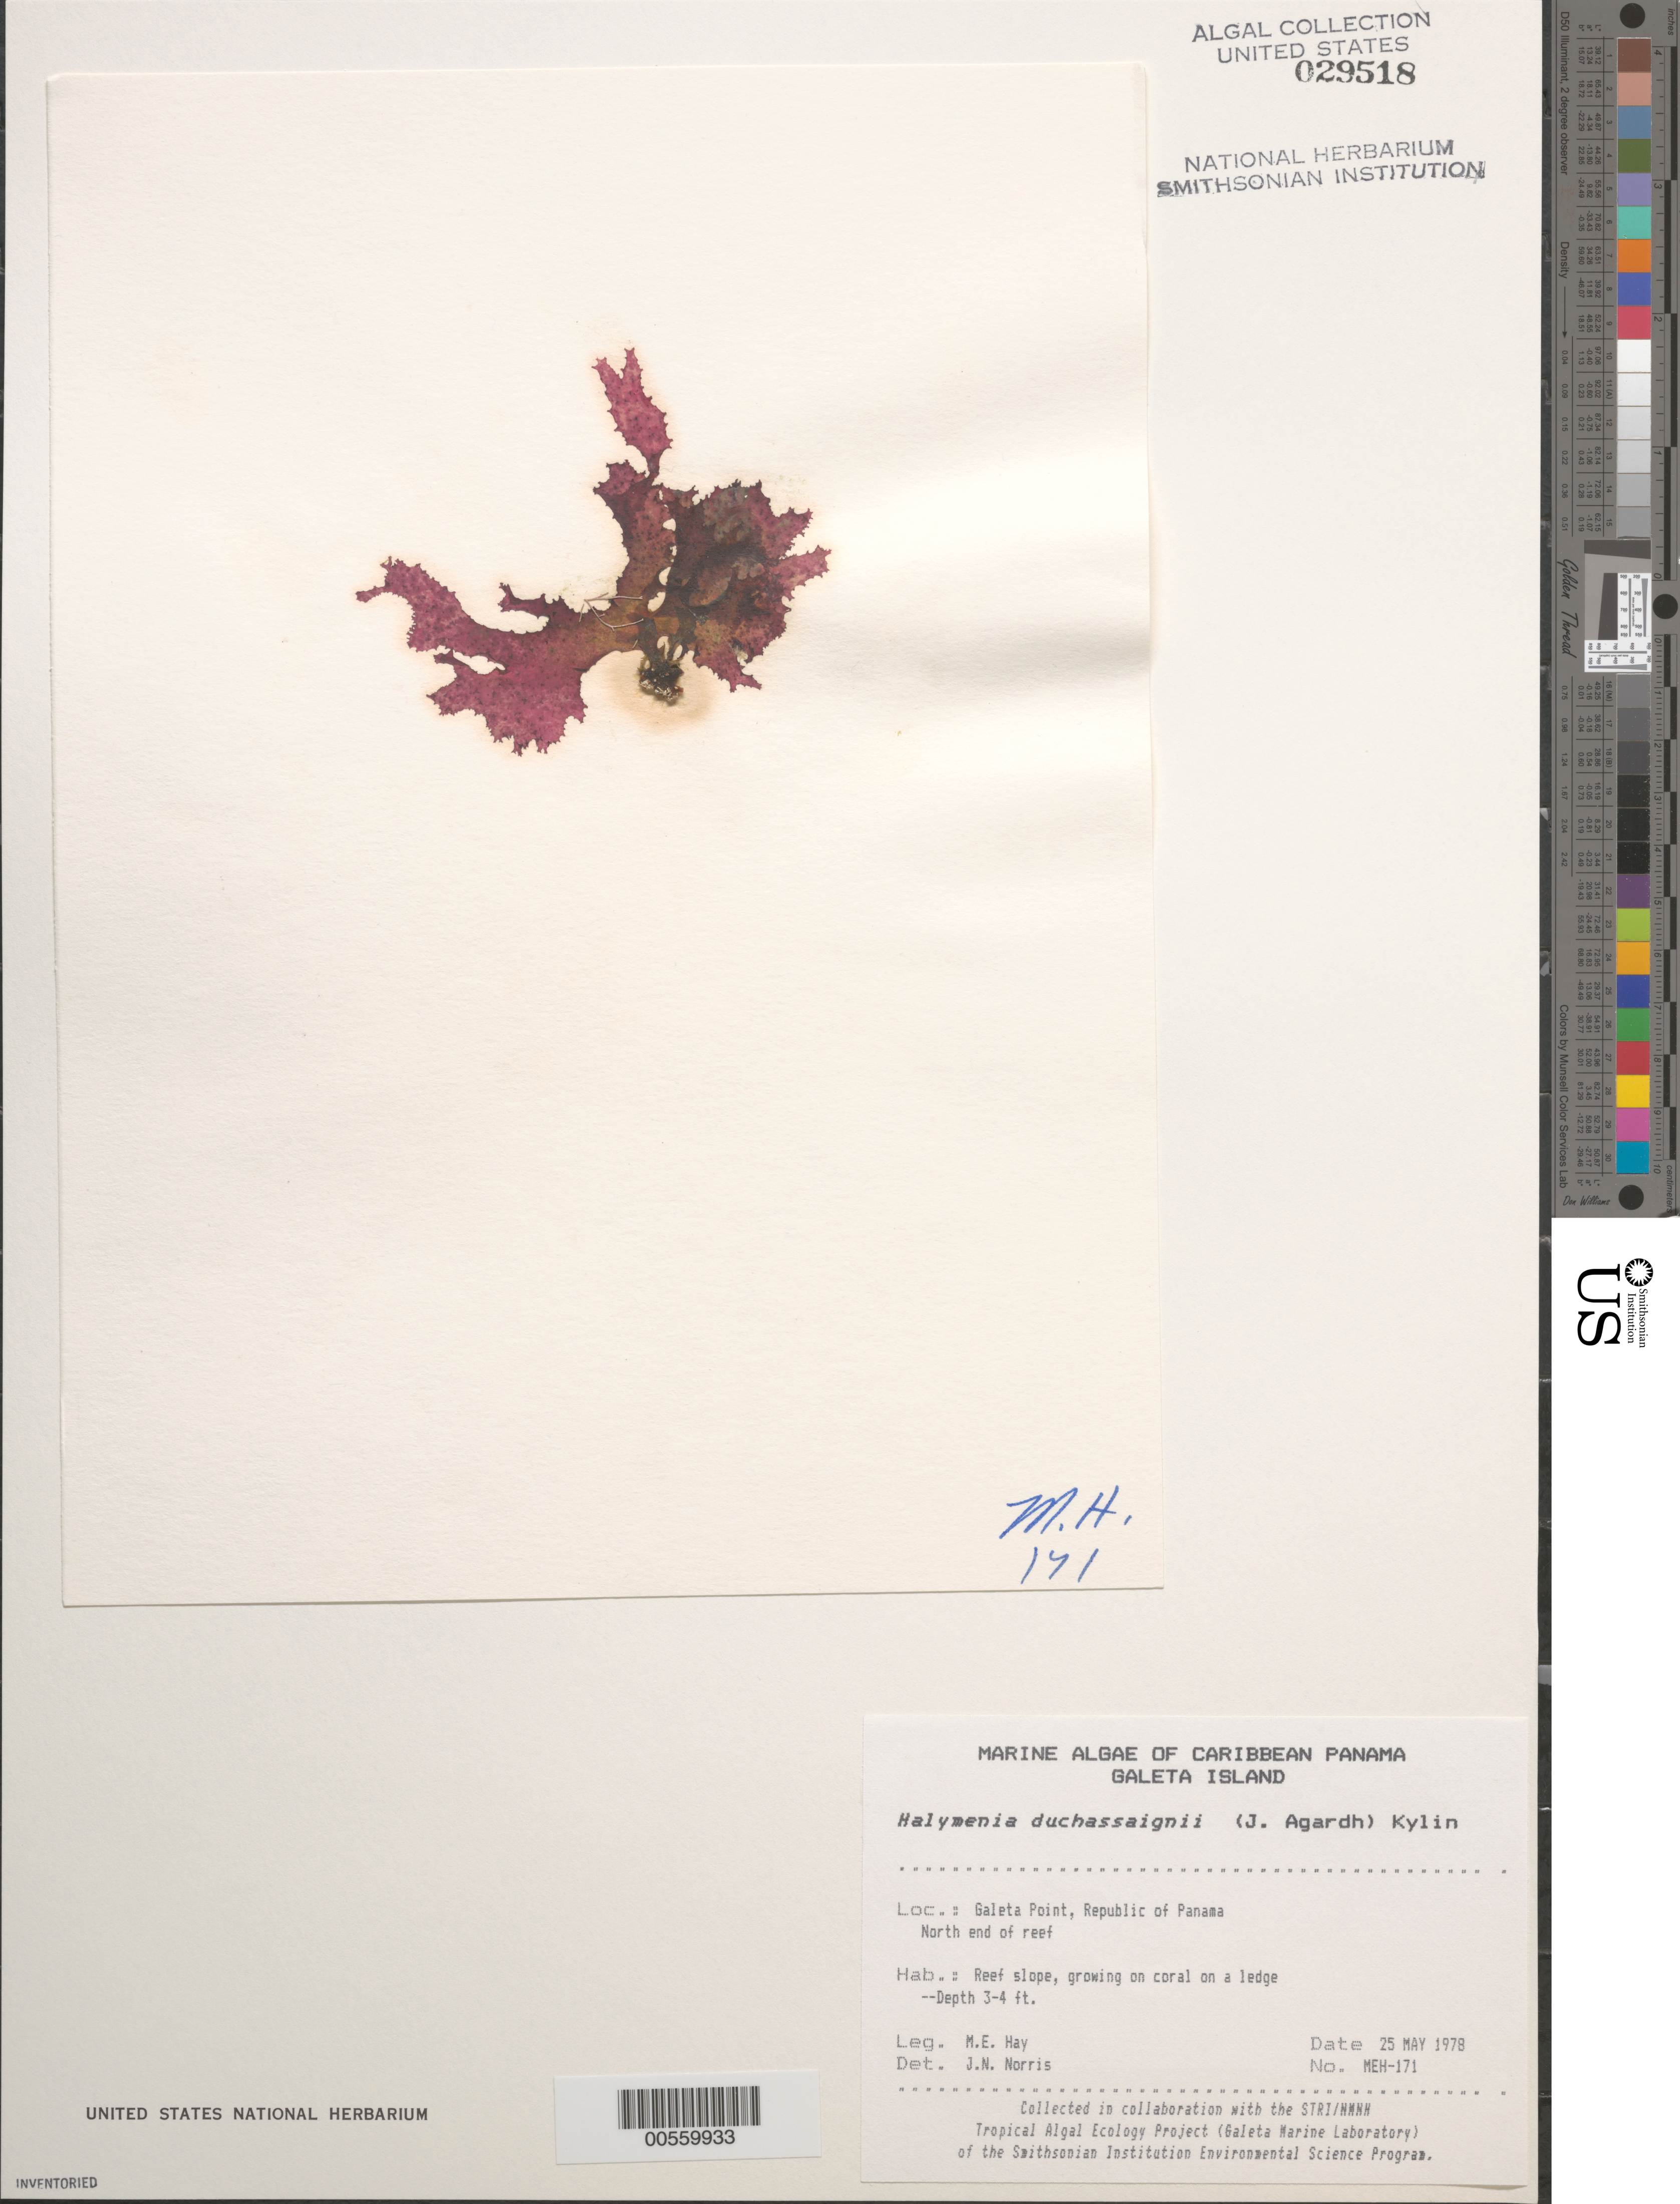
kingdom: Plantae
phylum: Rhodophyta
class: Florideophyceae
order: Halymeniales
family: Halymeniaceae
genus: Halymenia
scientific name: Halymenia duchassaignii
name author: (J. Agardh) Kylin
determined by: Norris, James N.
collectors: M. E. Hay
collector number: MEH-171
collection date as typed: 25 May 1978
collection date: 1978-05-25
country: Panama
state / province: Colón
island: Galeta Island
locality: Galeta Point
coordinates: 9 24' 18" N, 79 51' 48.5" W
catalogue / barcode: US 29518